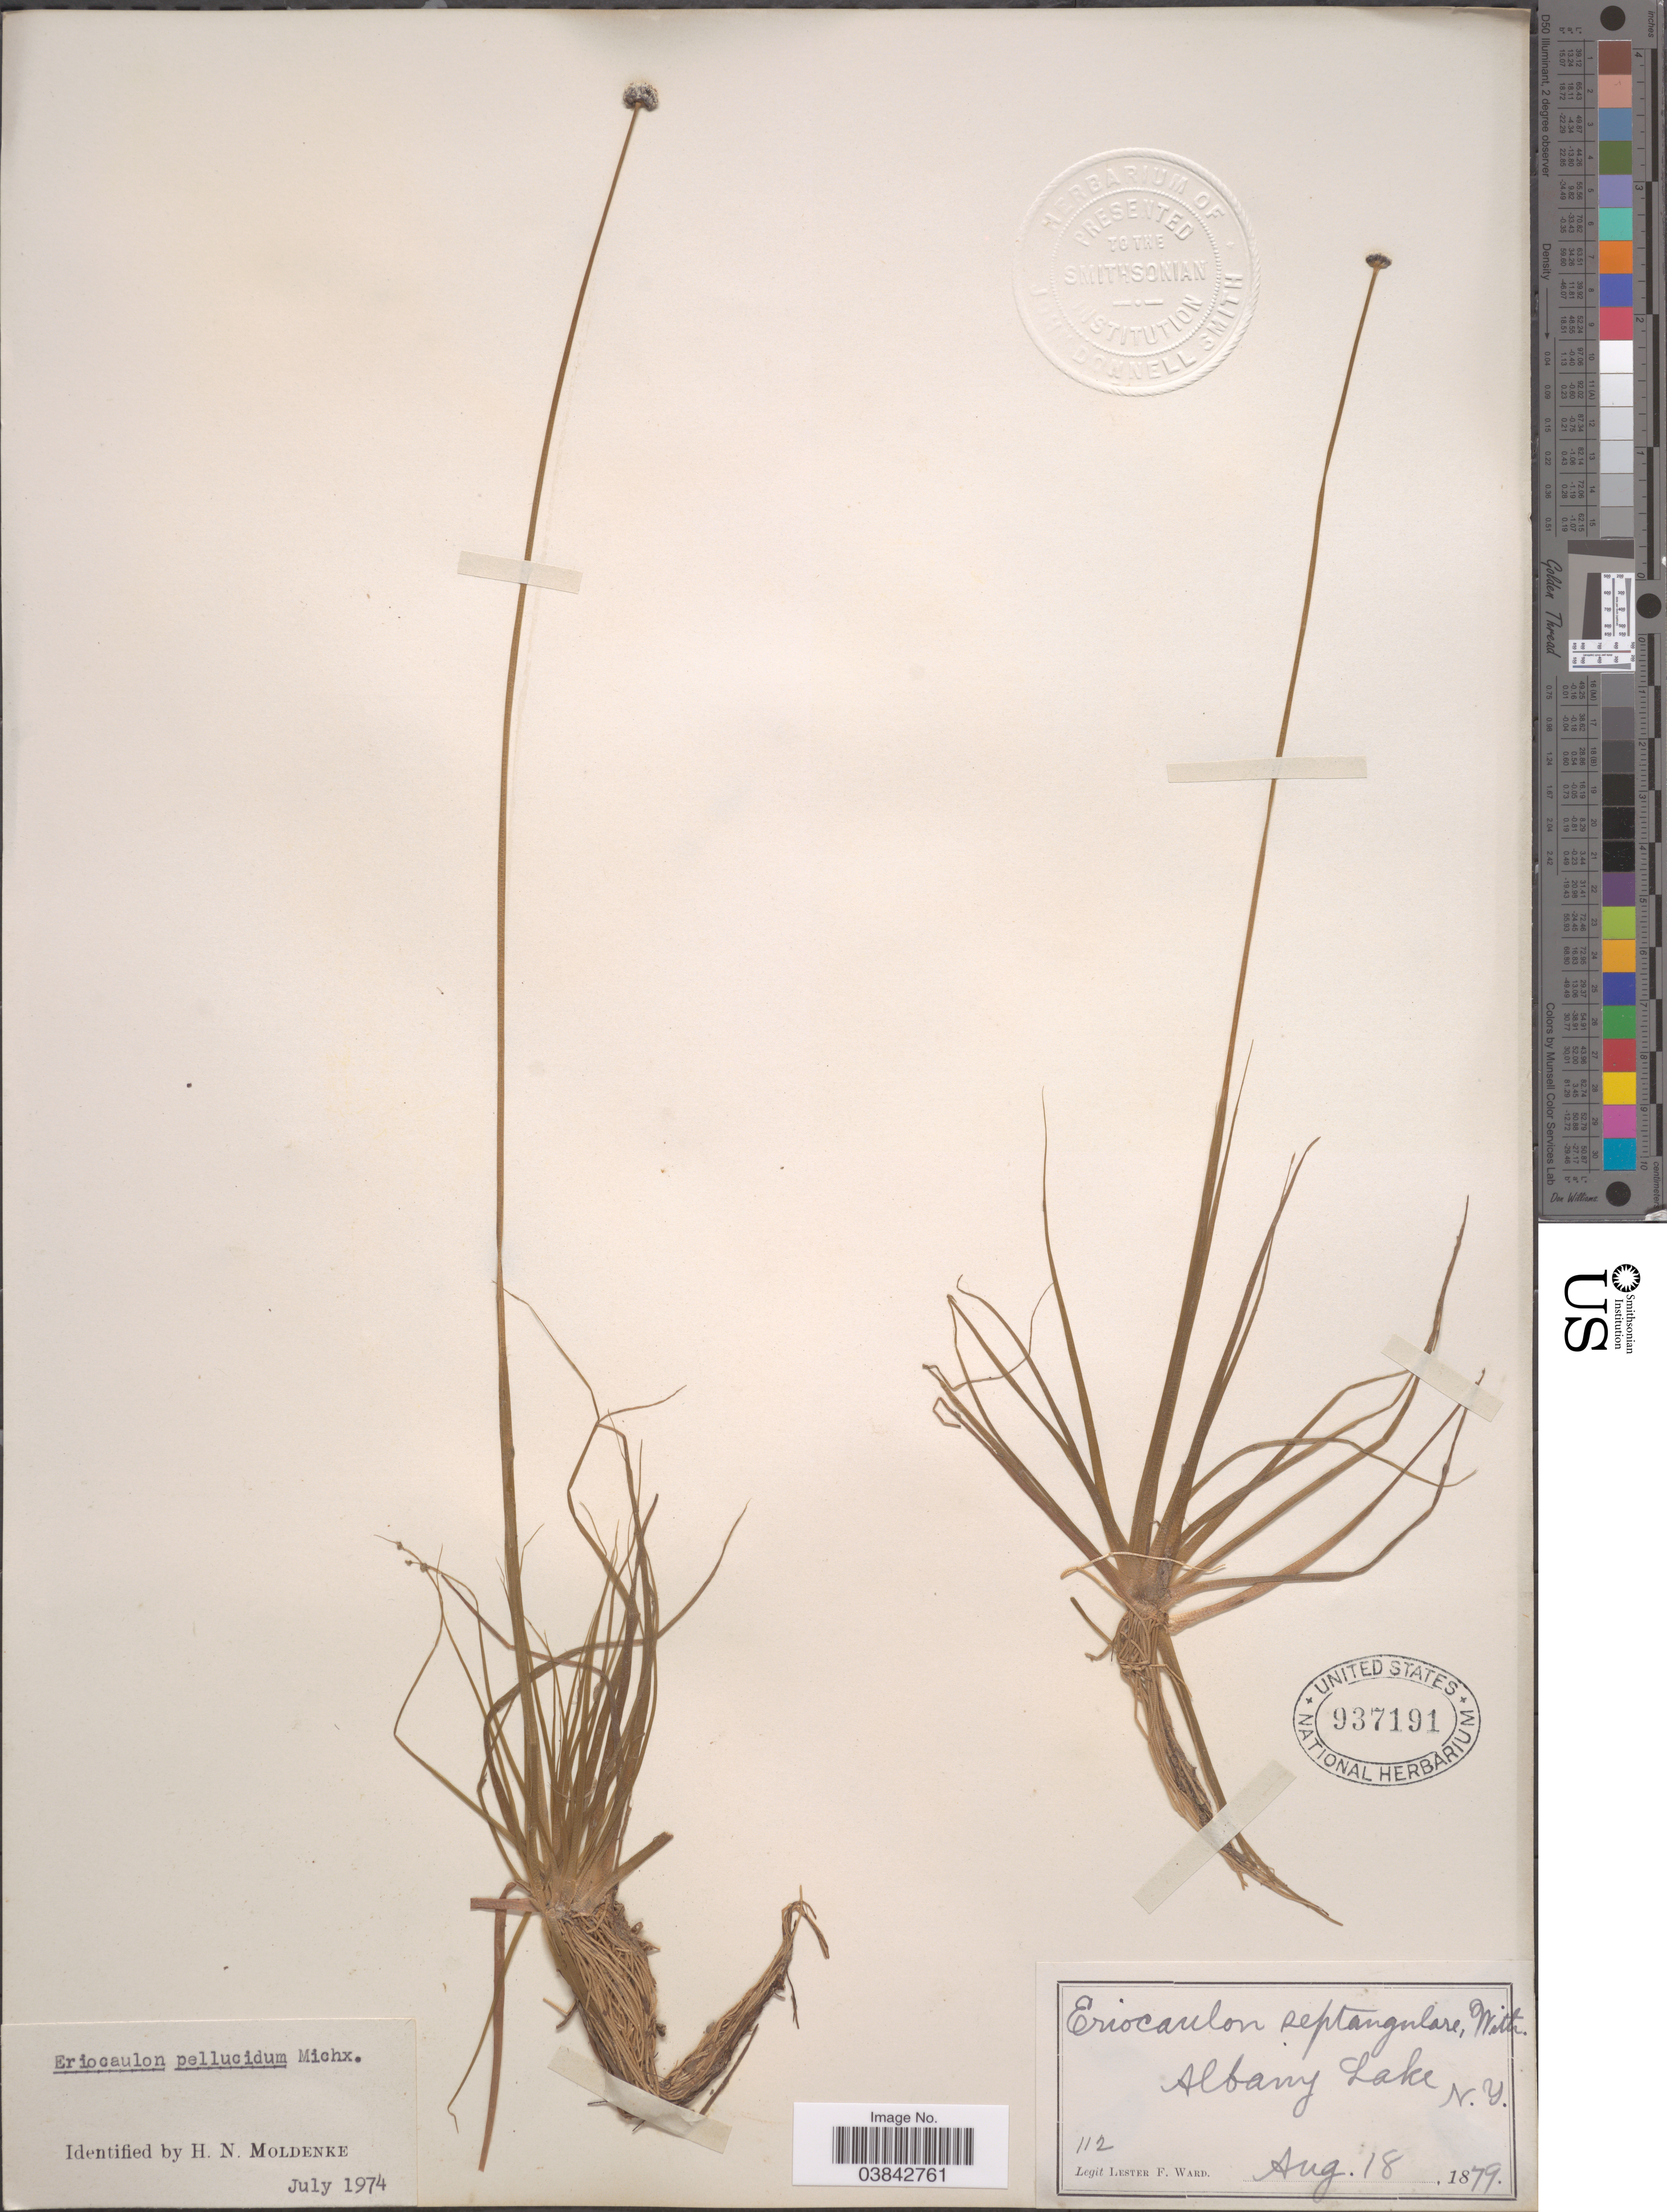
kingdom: Plantae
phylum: Tracheophyta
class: Liliopsida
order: Poales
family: Eriocaulaceae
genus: Eriocaulon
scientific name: Eriocaulon aquaticum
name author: (Hill) Druce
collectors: L. F. Ward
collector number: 112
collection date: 1879-08-18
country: United States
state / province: New York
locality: Albany Lake.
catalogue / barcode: US 937191